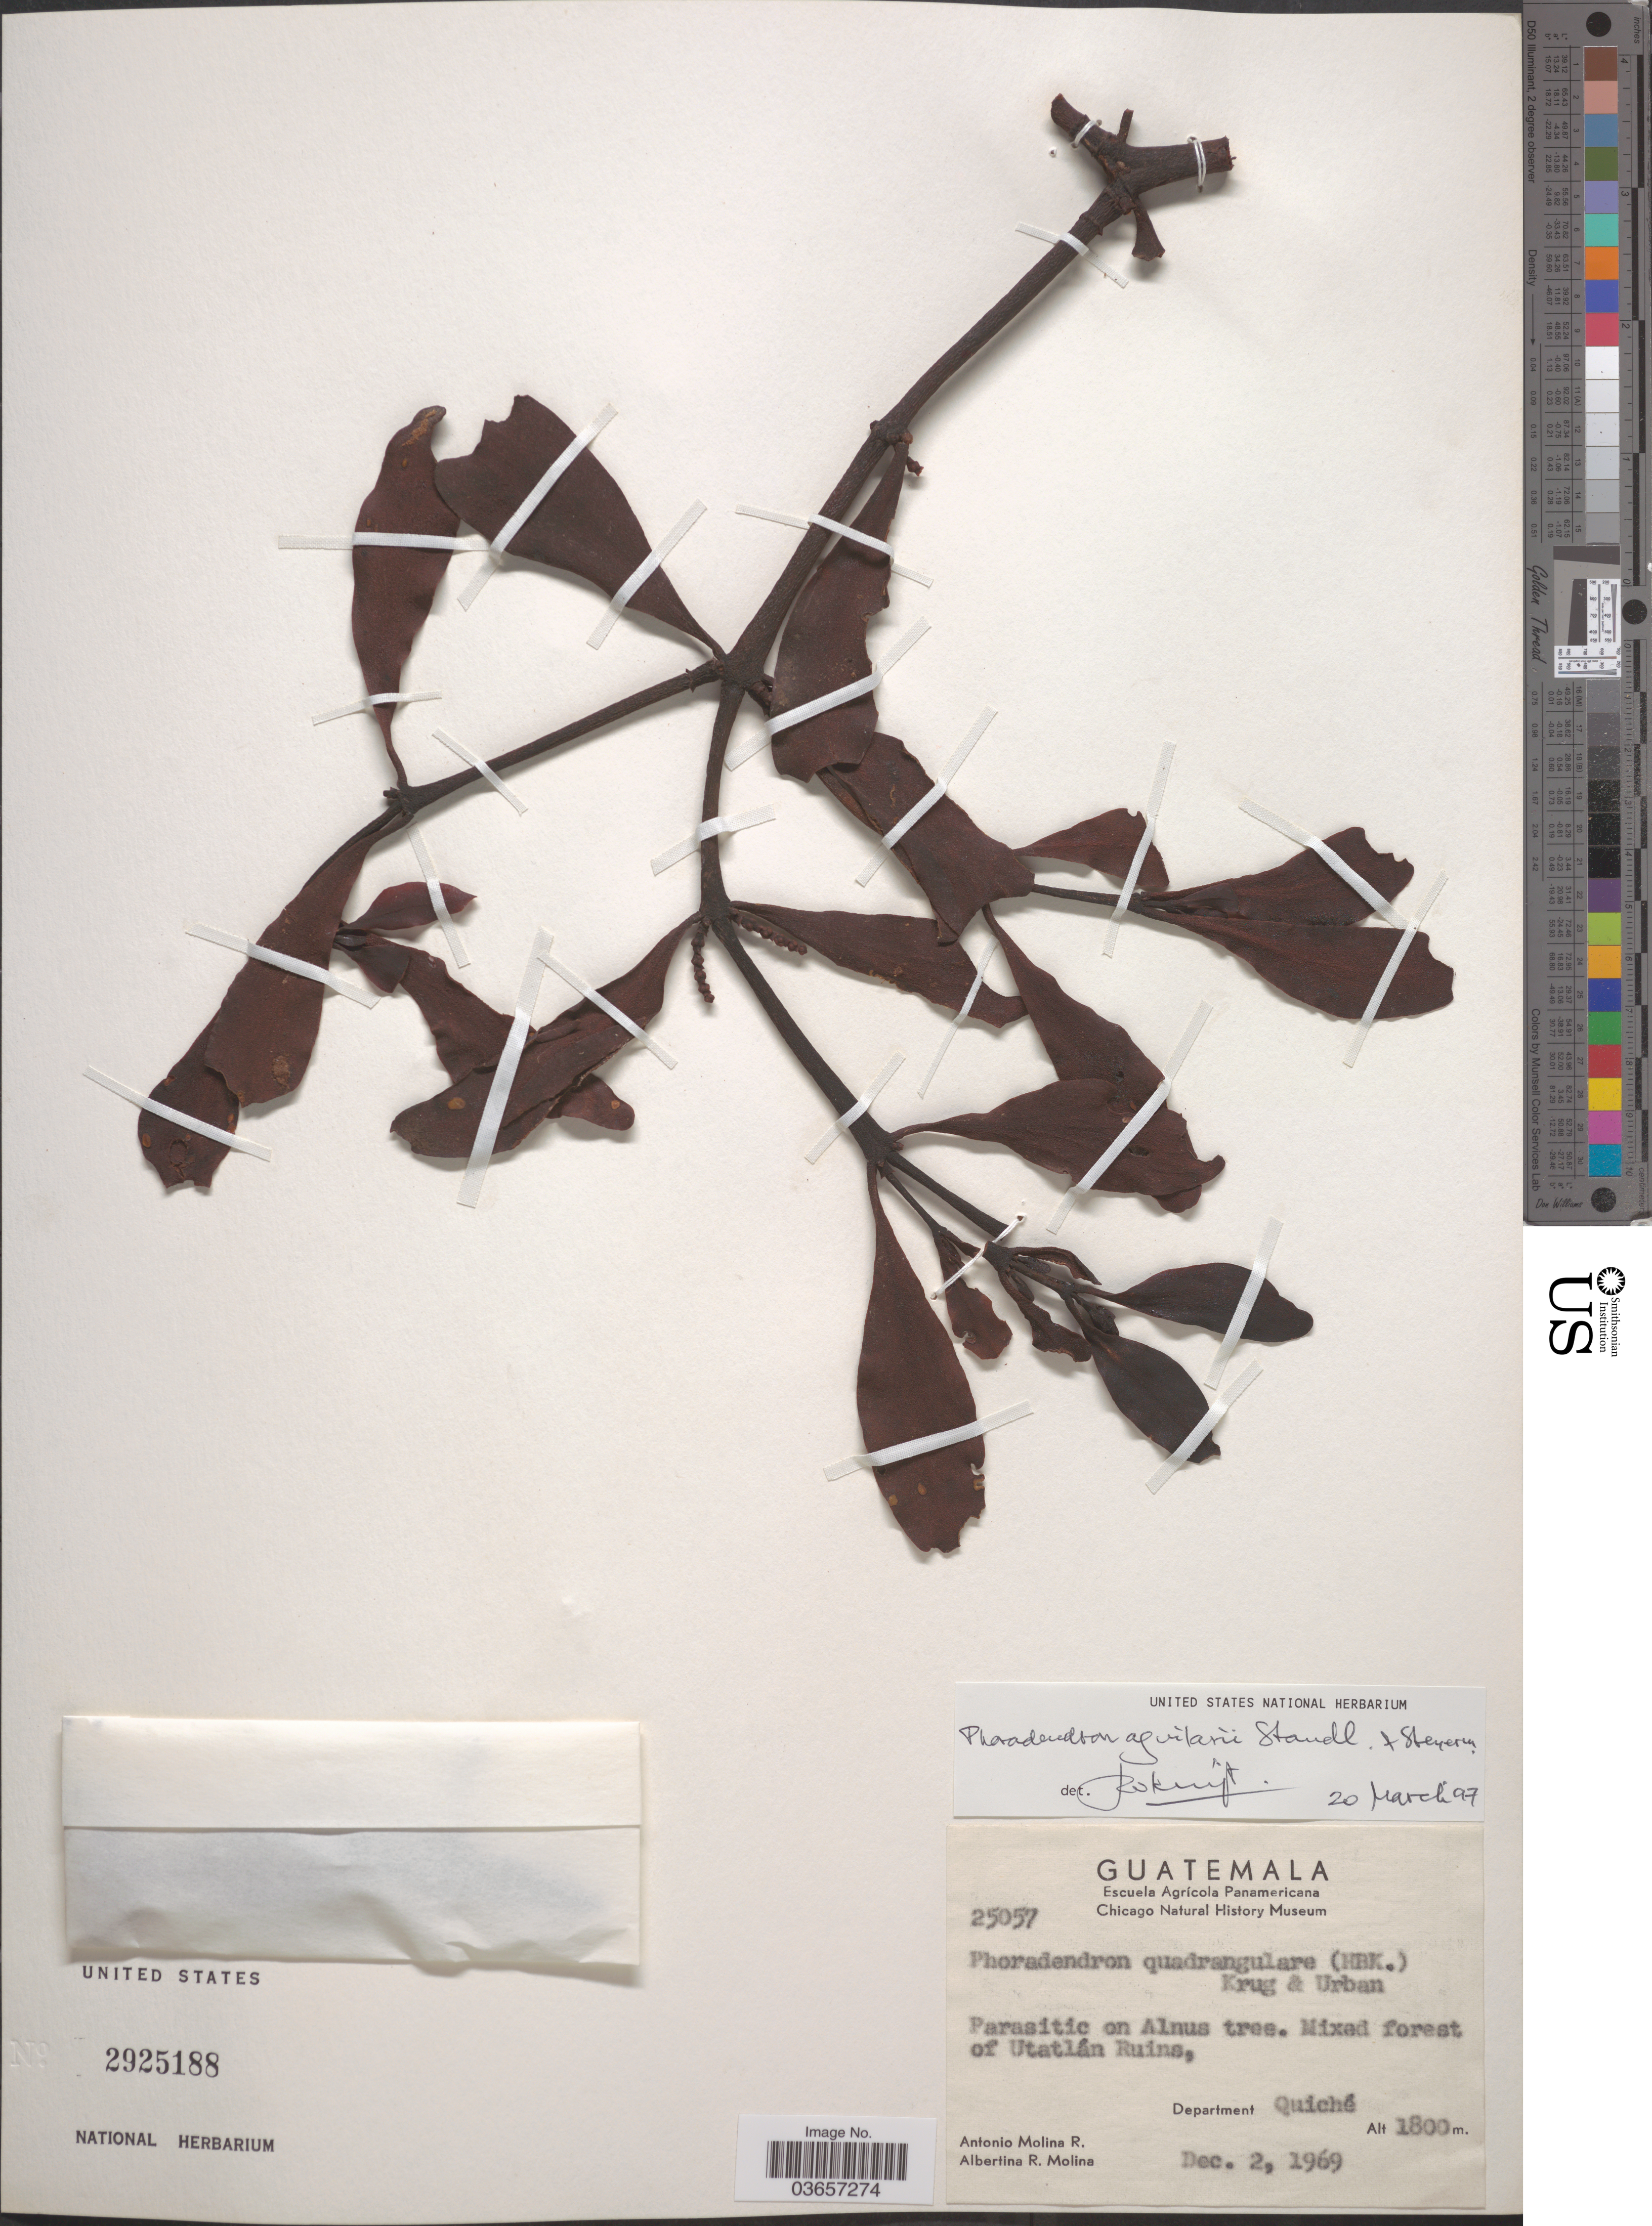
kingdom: Plantae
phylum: Tracheophyta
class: Magnoliopsida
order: Santalales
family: Viscaceae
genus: Phoradendron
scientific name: Phoradendron aguilarii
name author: Standl. & Steyerm.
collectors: A. Molina R. & A. R. Molina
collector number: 25057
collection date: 1969-12-02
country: Guatemala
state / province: El Quiché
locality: Utatlán Ruins, Department Quiché.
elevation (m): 1800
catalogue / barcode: US 2925188